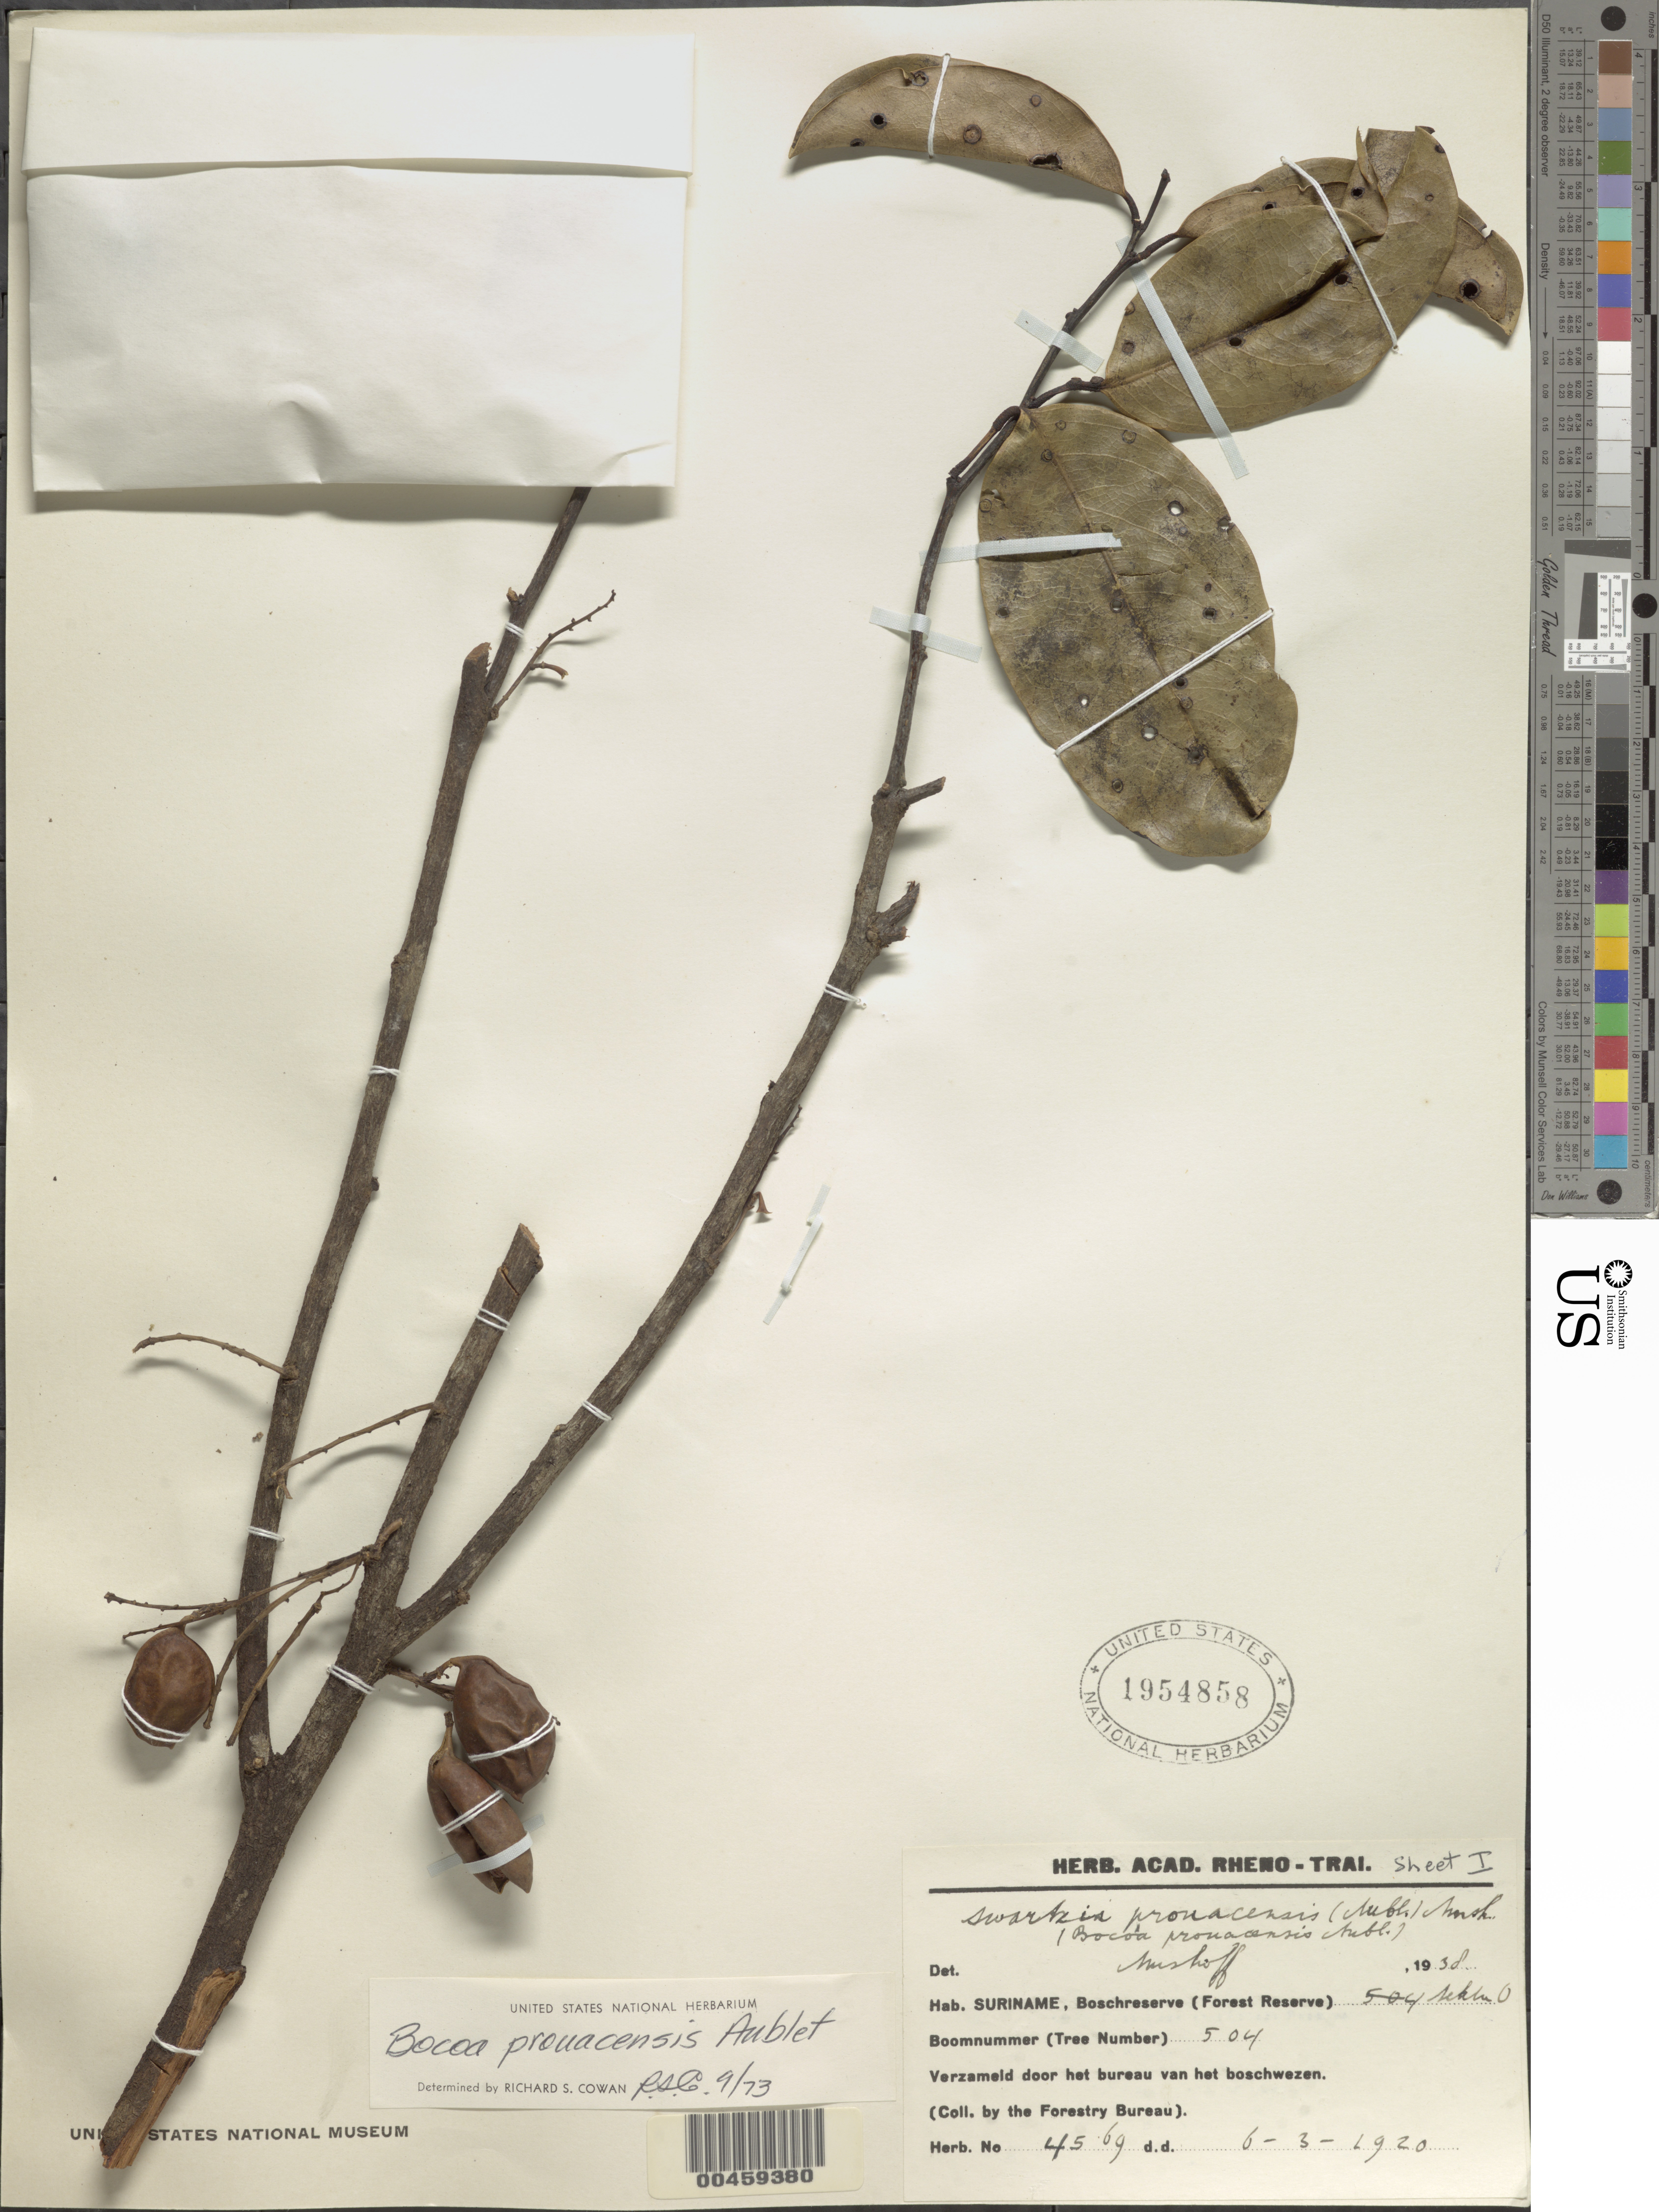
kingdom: Plantae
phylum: Tracheophyta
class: Magnoliopsida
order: Fabales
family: Fabaceae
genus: Bocoa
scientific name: Bocoa prouacensis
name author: Aubl.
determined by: Cowan, R. S.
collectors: ex herb. Acad. Rhenotraiect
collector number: Arbor No. 504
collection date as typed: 06 Mar 1920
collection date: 1920-03-06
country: Suriname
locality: Forest reserve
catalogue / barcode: US 1954858